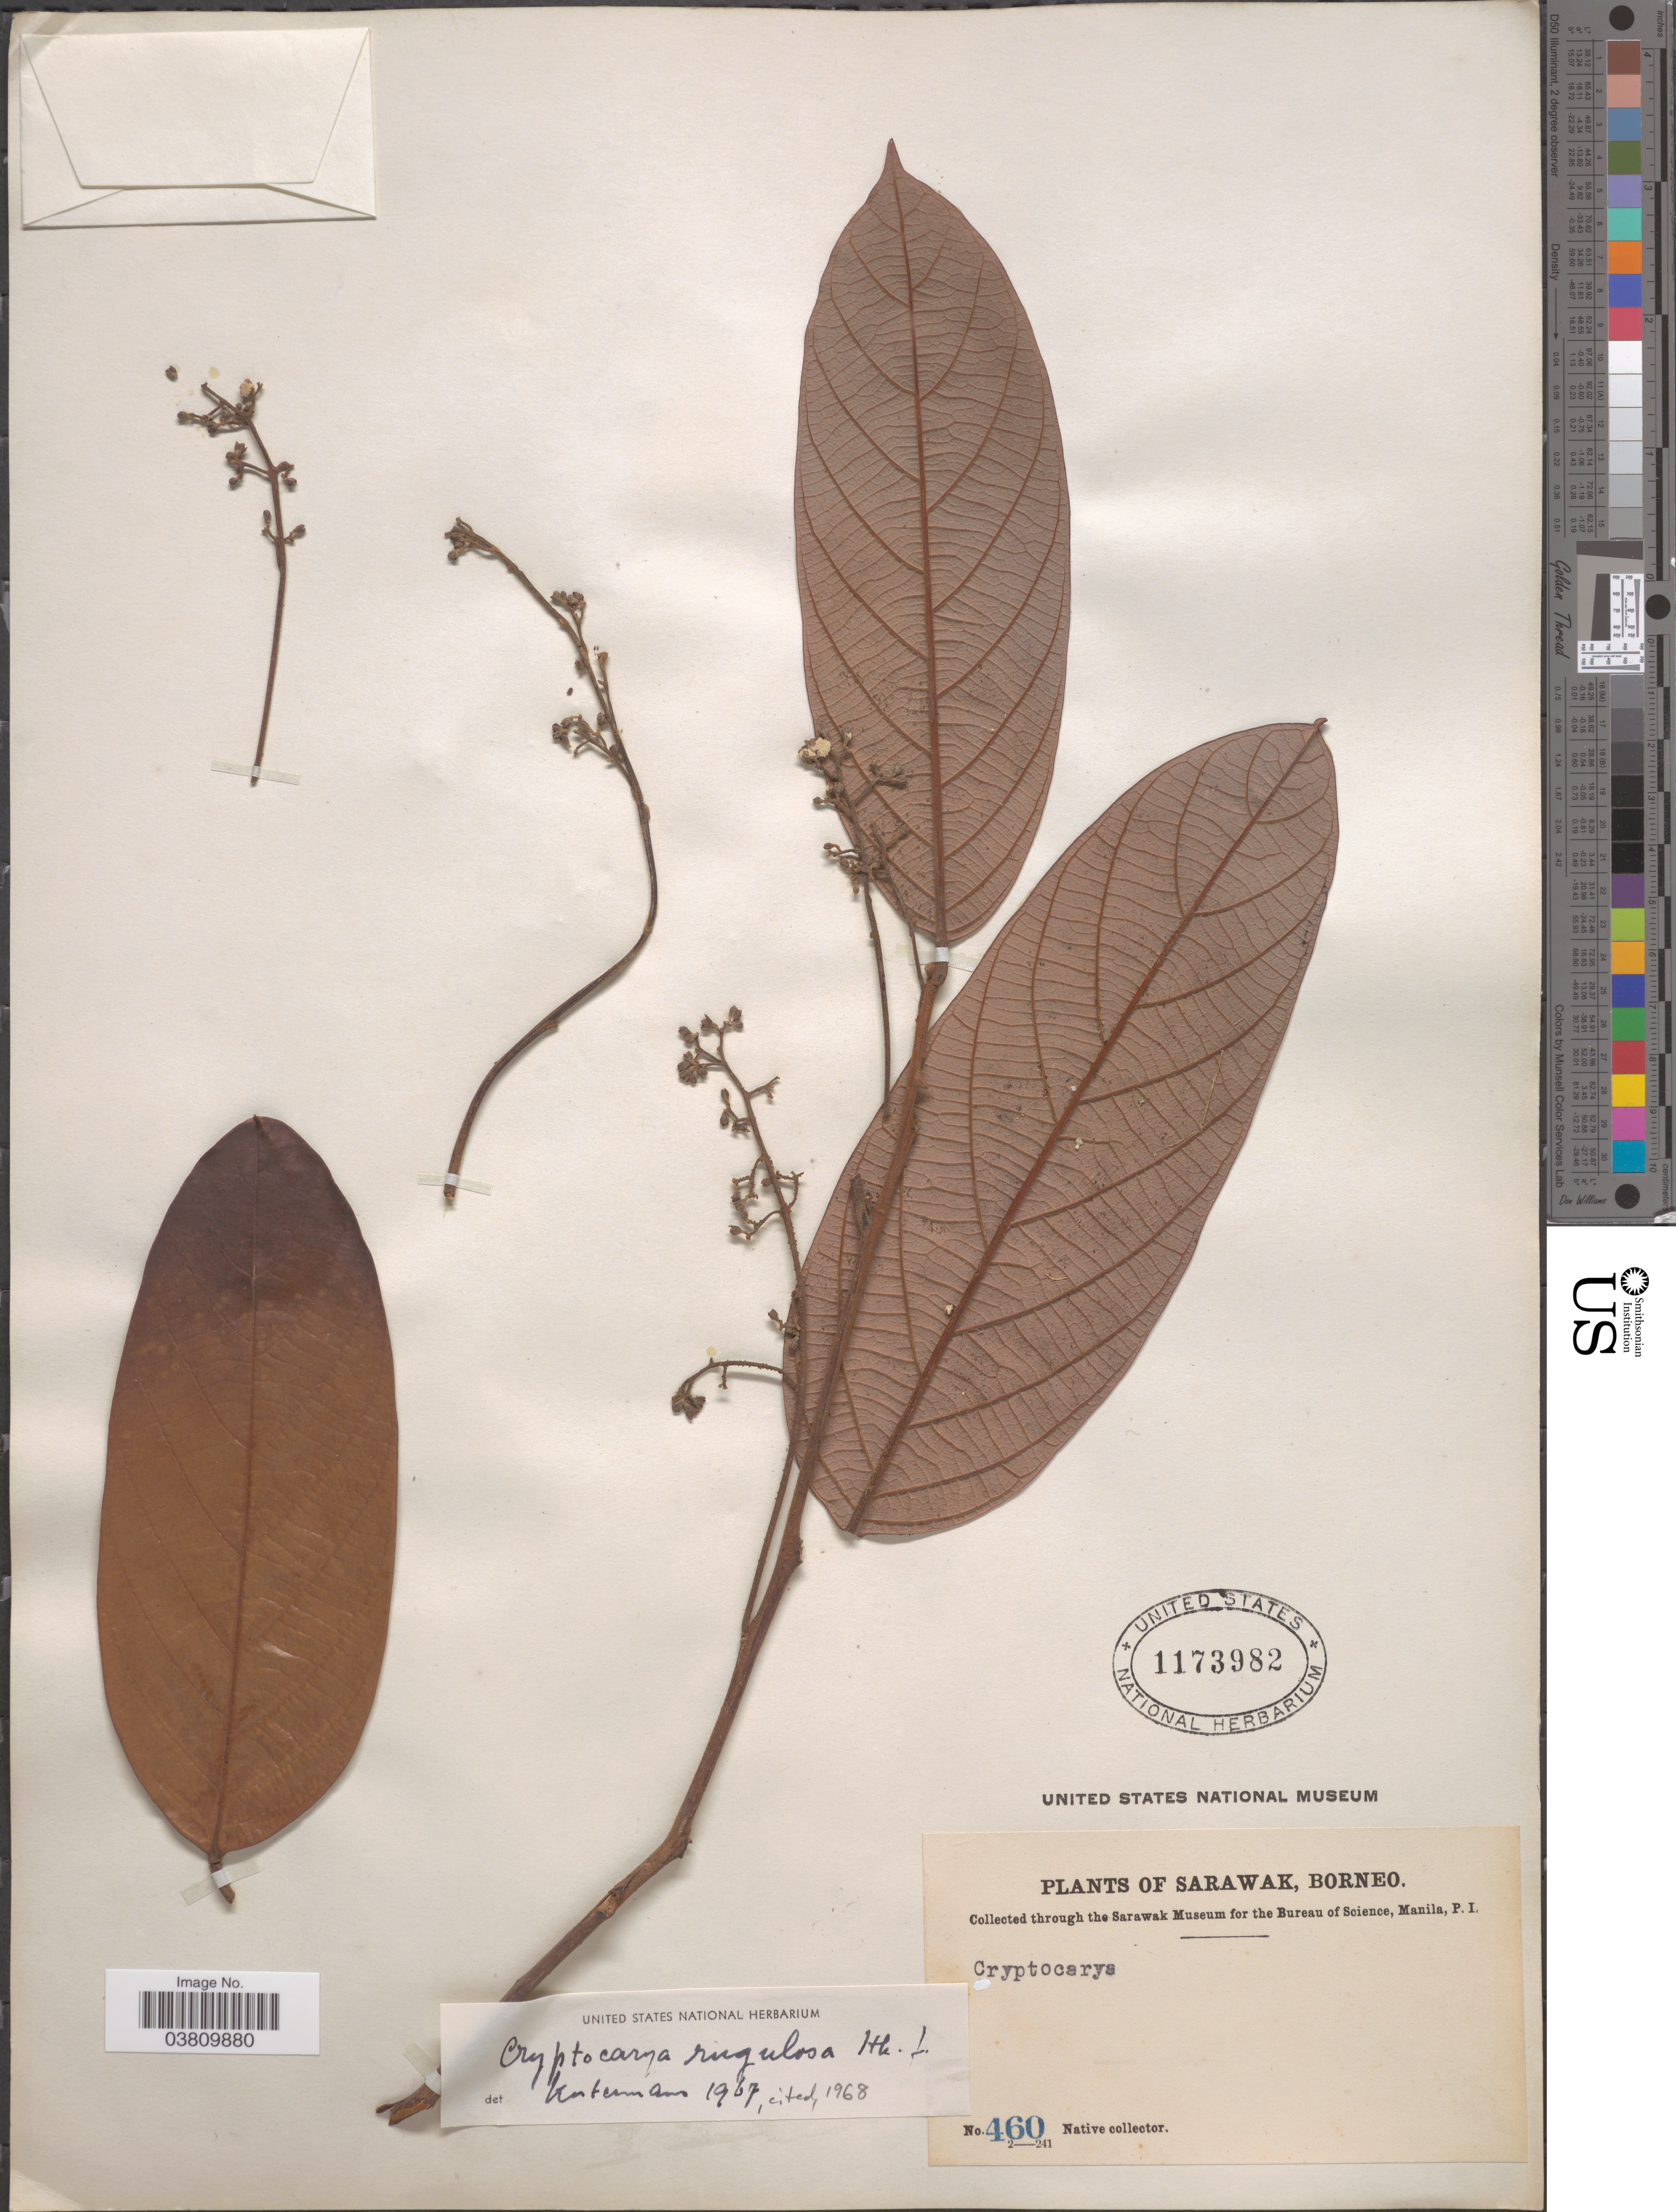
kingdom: Plantae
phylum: Tracheophyta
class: Magnoliopsida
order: Laurales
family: Lauraceae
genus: Cryptocarya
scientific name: Cryptocarya rugulosa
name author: Hook. f.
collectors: Native collector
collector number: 460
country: Malaysia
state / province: Sarawak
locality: Borneo.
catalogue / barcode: US 1173982